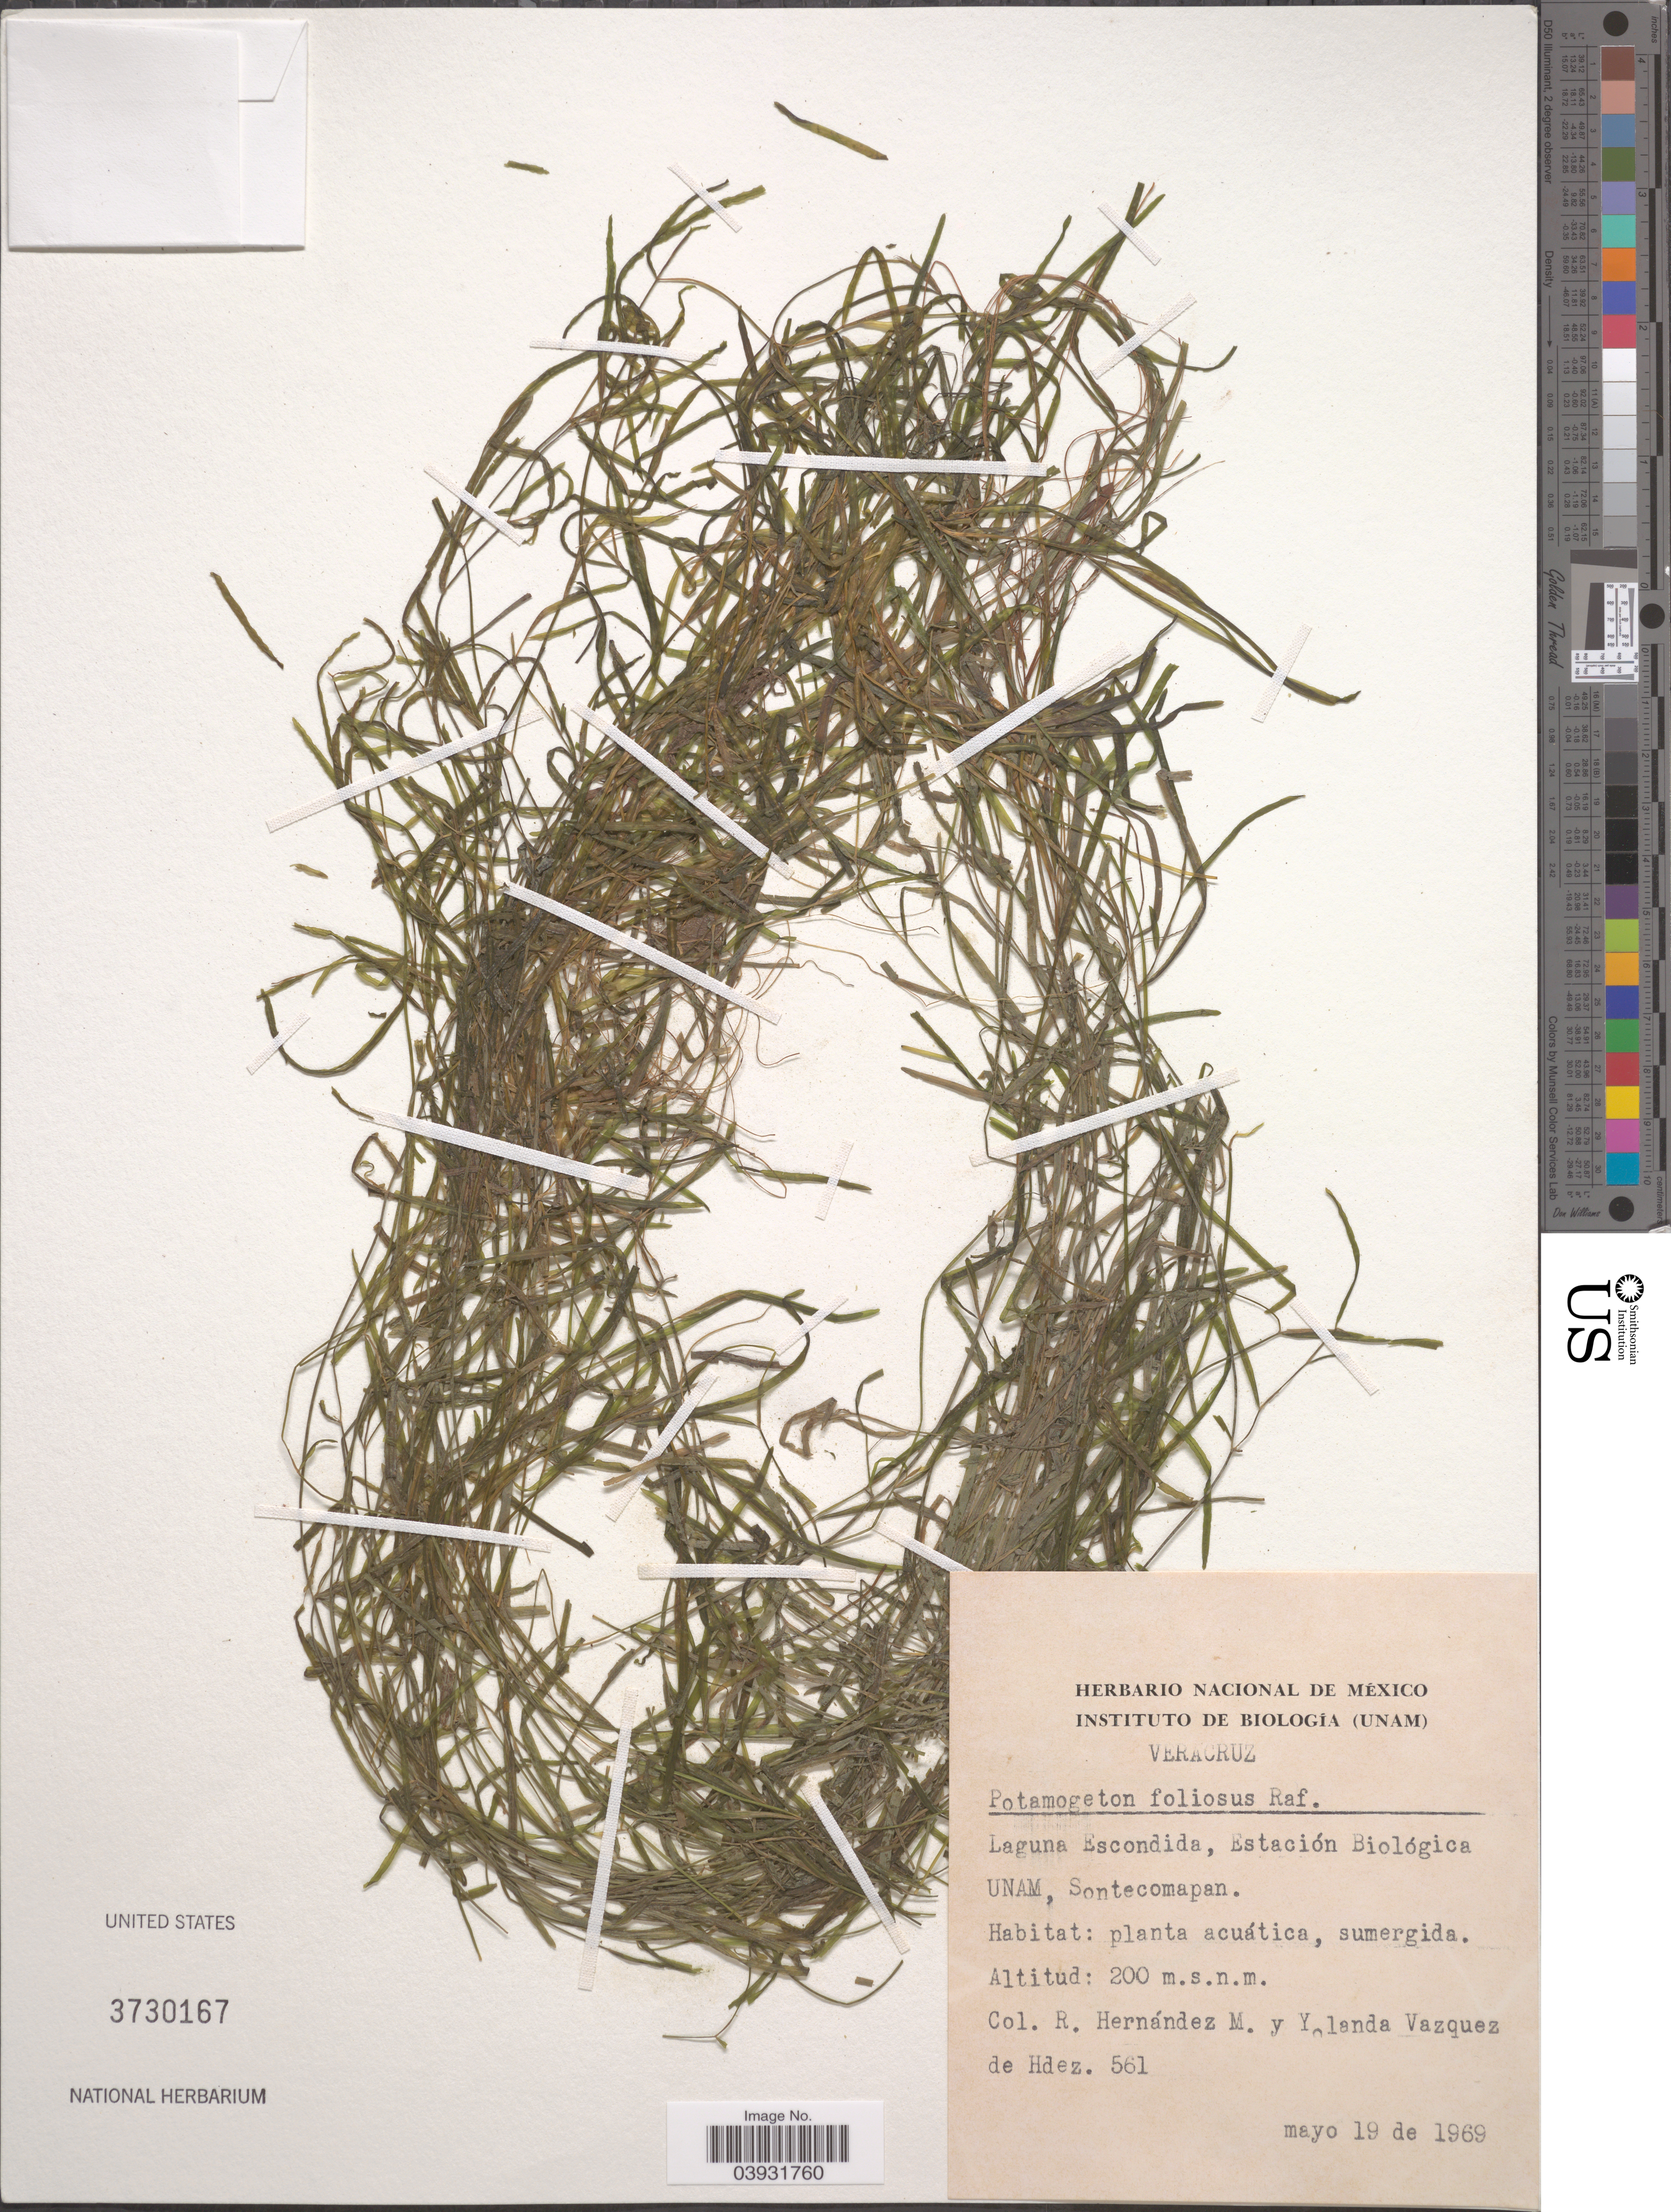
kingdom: Plantae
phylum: Tracheophyta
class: Liliopsida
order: Alismatales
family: Potamogetonaceae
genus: Potamogeton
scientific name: Potamogeton foliosus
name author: Raf.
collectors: R. Hernández M. & Y. V. De Hdez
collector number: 561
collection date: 1969-05-19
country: Mexico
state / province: Veracruz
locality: Veracruz. Laguna Escondida, Estación Biológica UNAM, Sontecomapan.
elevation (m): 200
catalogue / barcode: US 3730167